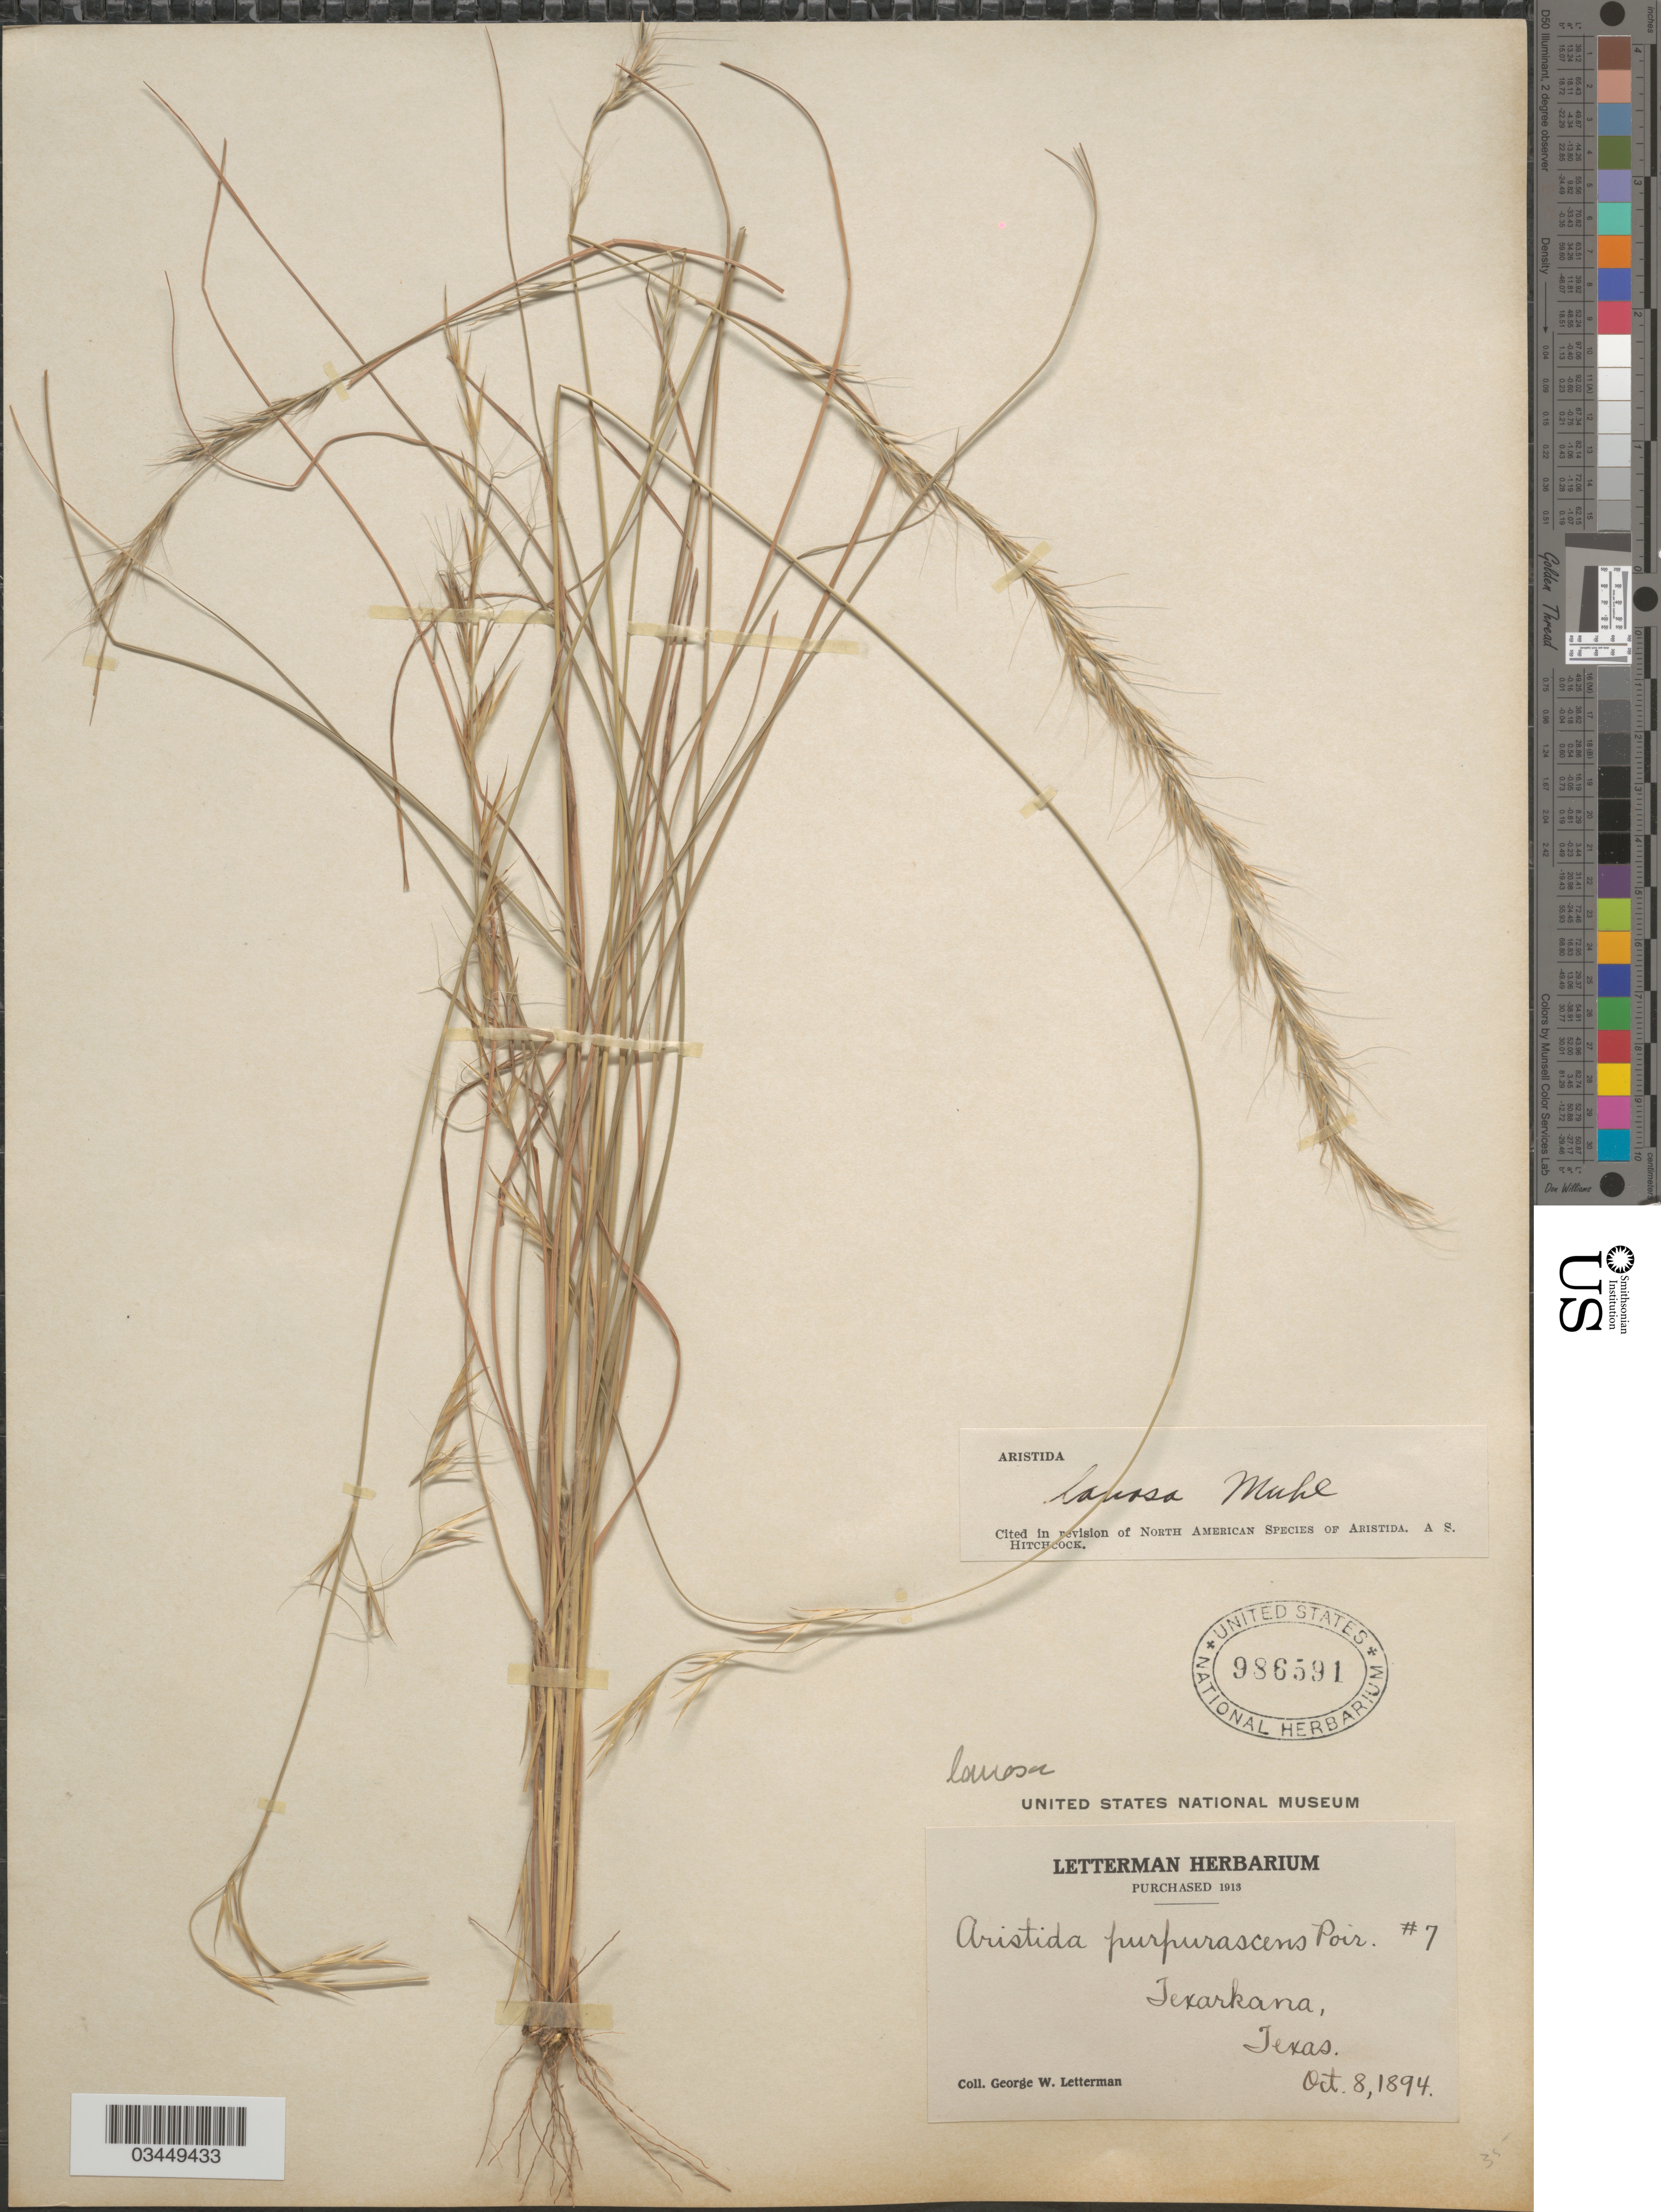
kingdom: Plantae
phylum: Tracheophyta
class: Liliopsida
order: Poales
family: Poaceae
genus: Aristida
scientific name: Aristida lanosa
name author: Muhl.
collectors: G. W. Letterman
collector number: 7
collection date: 1894-10-08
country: United States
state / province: Texas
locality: Texarkana.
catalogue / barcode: US 986591